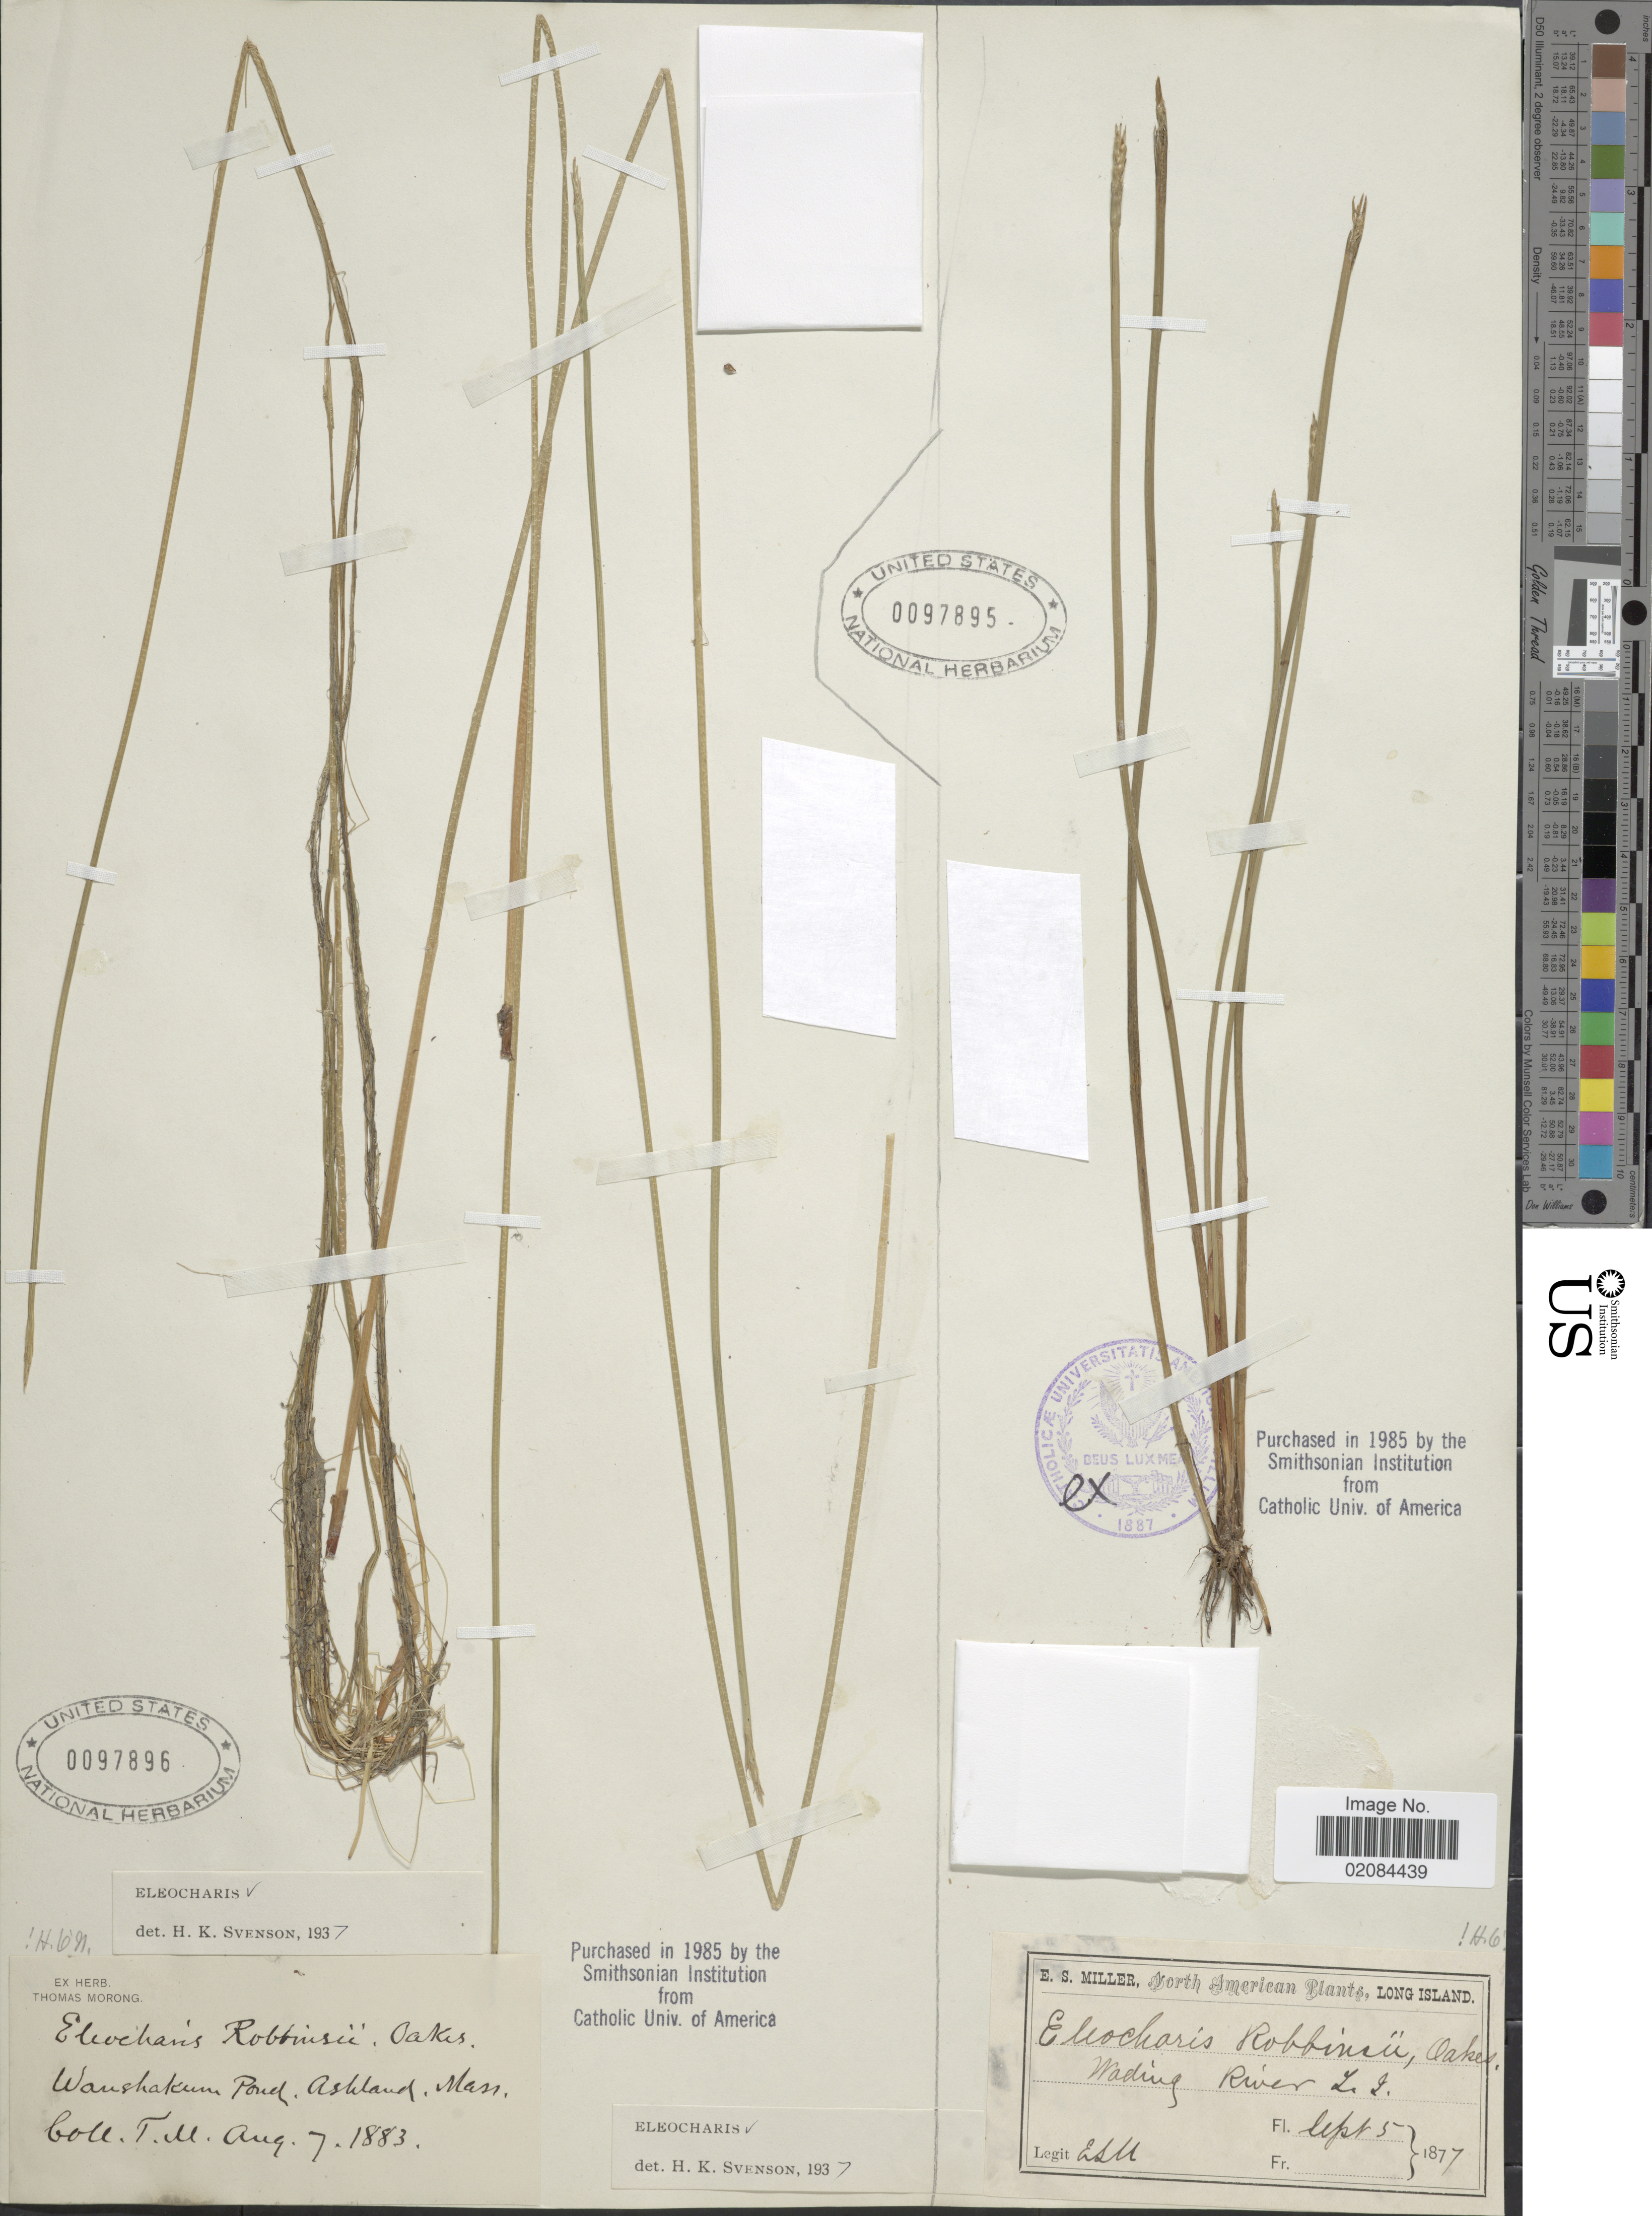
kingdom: Plantae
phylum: Tracheophyta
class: Liliopsida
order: Poales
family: Cyperaceae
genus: Eleocharis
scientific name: Eleocharis robbinsii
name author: Oakes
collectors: T. Morong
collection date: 1883-08-07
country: United States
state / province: Massachusetts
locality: Wanshakum Pond, Ashland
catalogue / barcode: US 97896